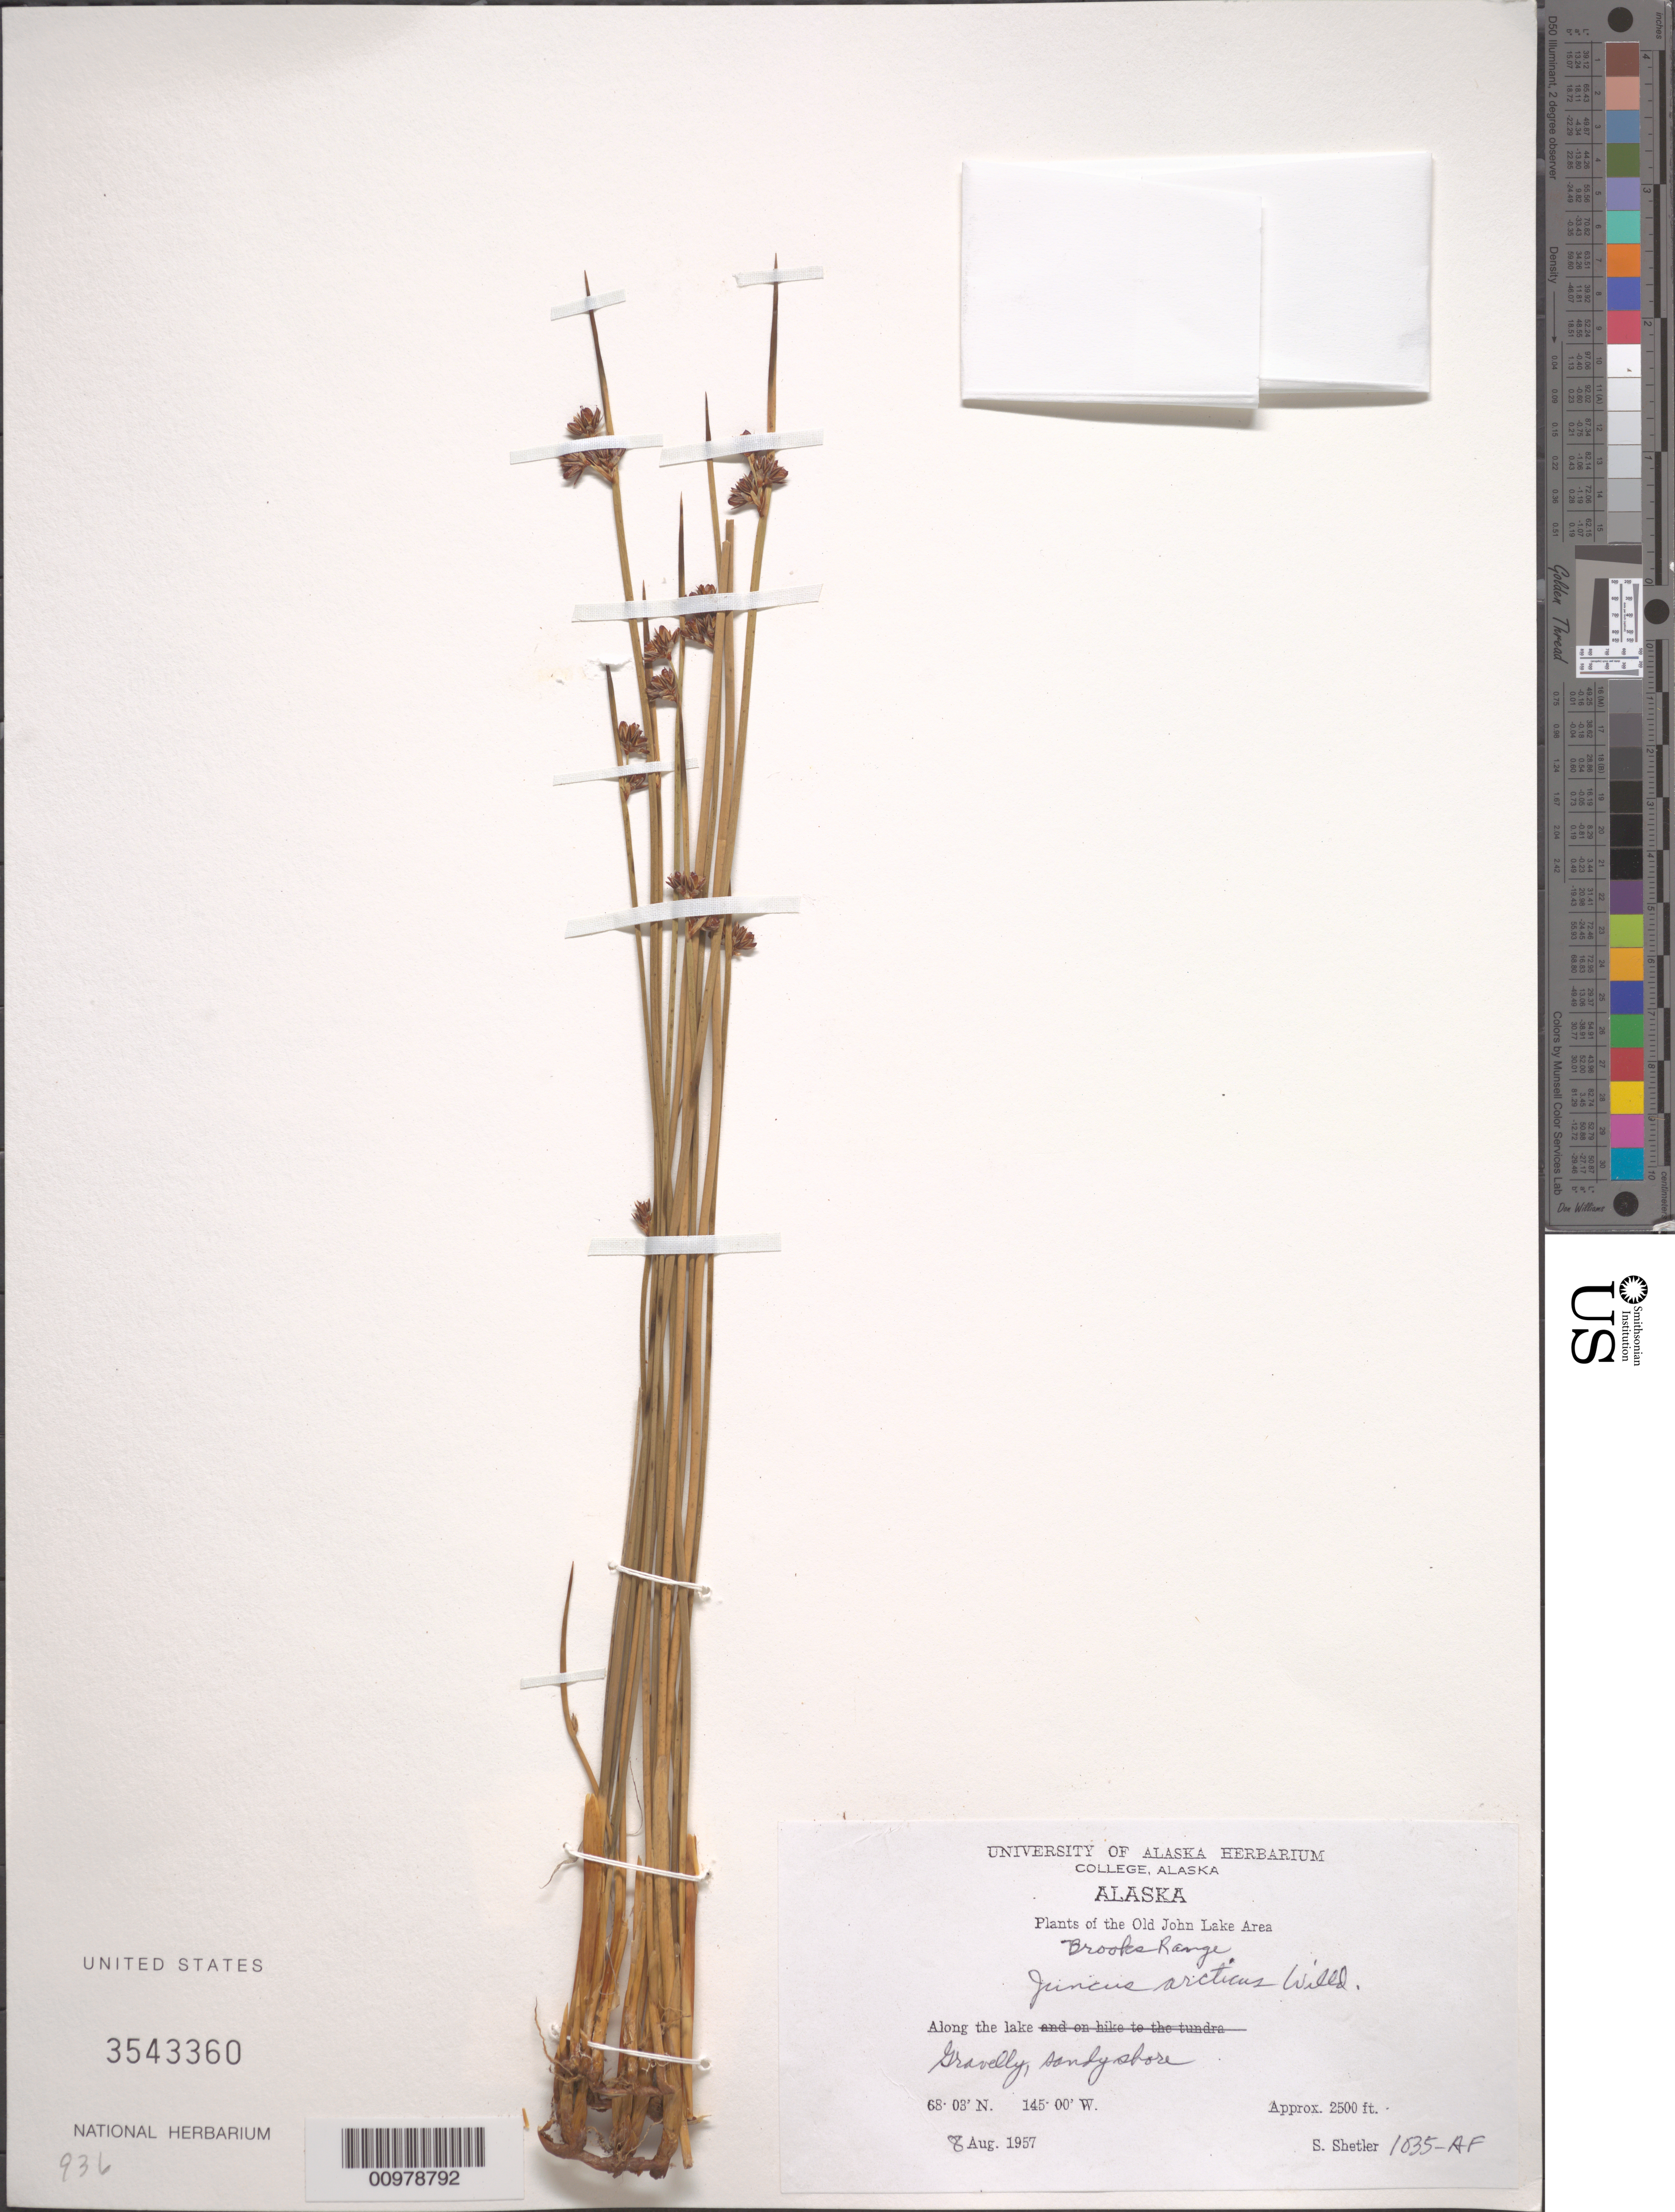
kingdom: Plantae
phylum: Tracheophyta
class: Liliopsida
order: Poales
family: Juncaceae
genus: Juncus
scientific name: Juncus arcticus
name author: Willd.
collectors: S. Shetler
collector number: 1035-AF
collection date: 1957-08-08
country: United States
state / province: Alaska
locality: Old John Lake Area, Brooks Range. Along the lake, Gravelly, sandy shore.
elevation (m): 762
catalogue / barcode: US 3543360